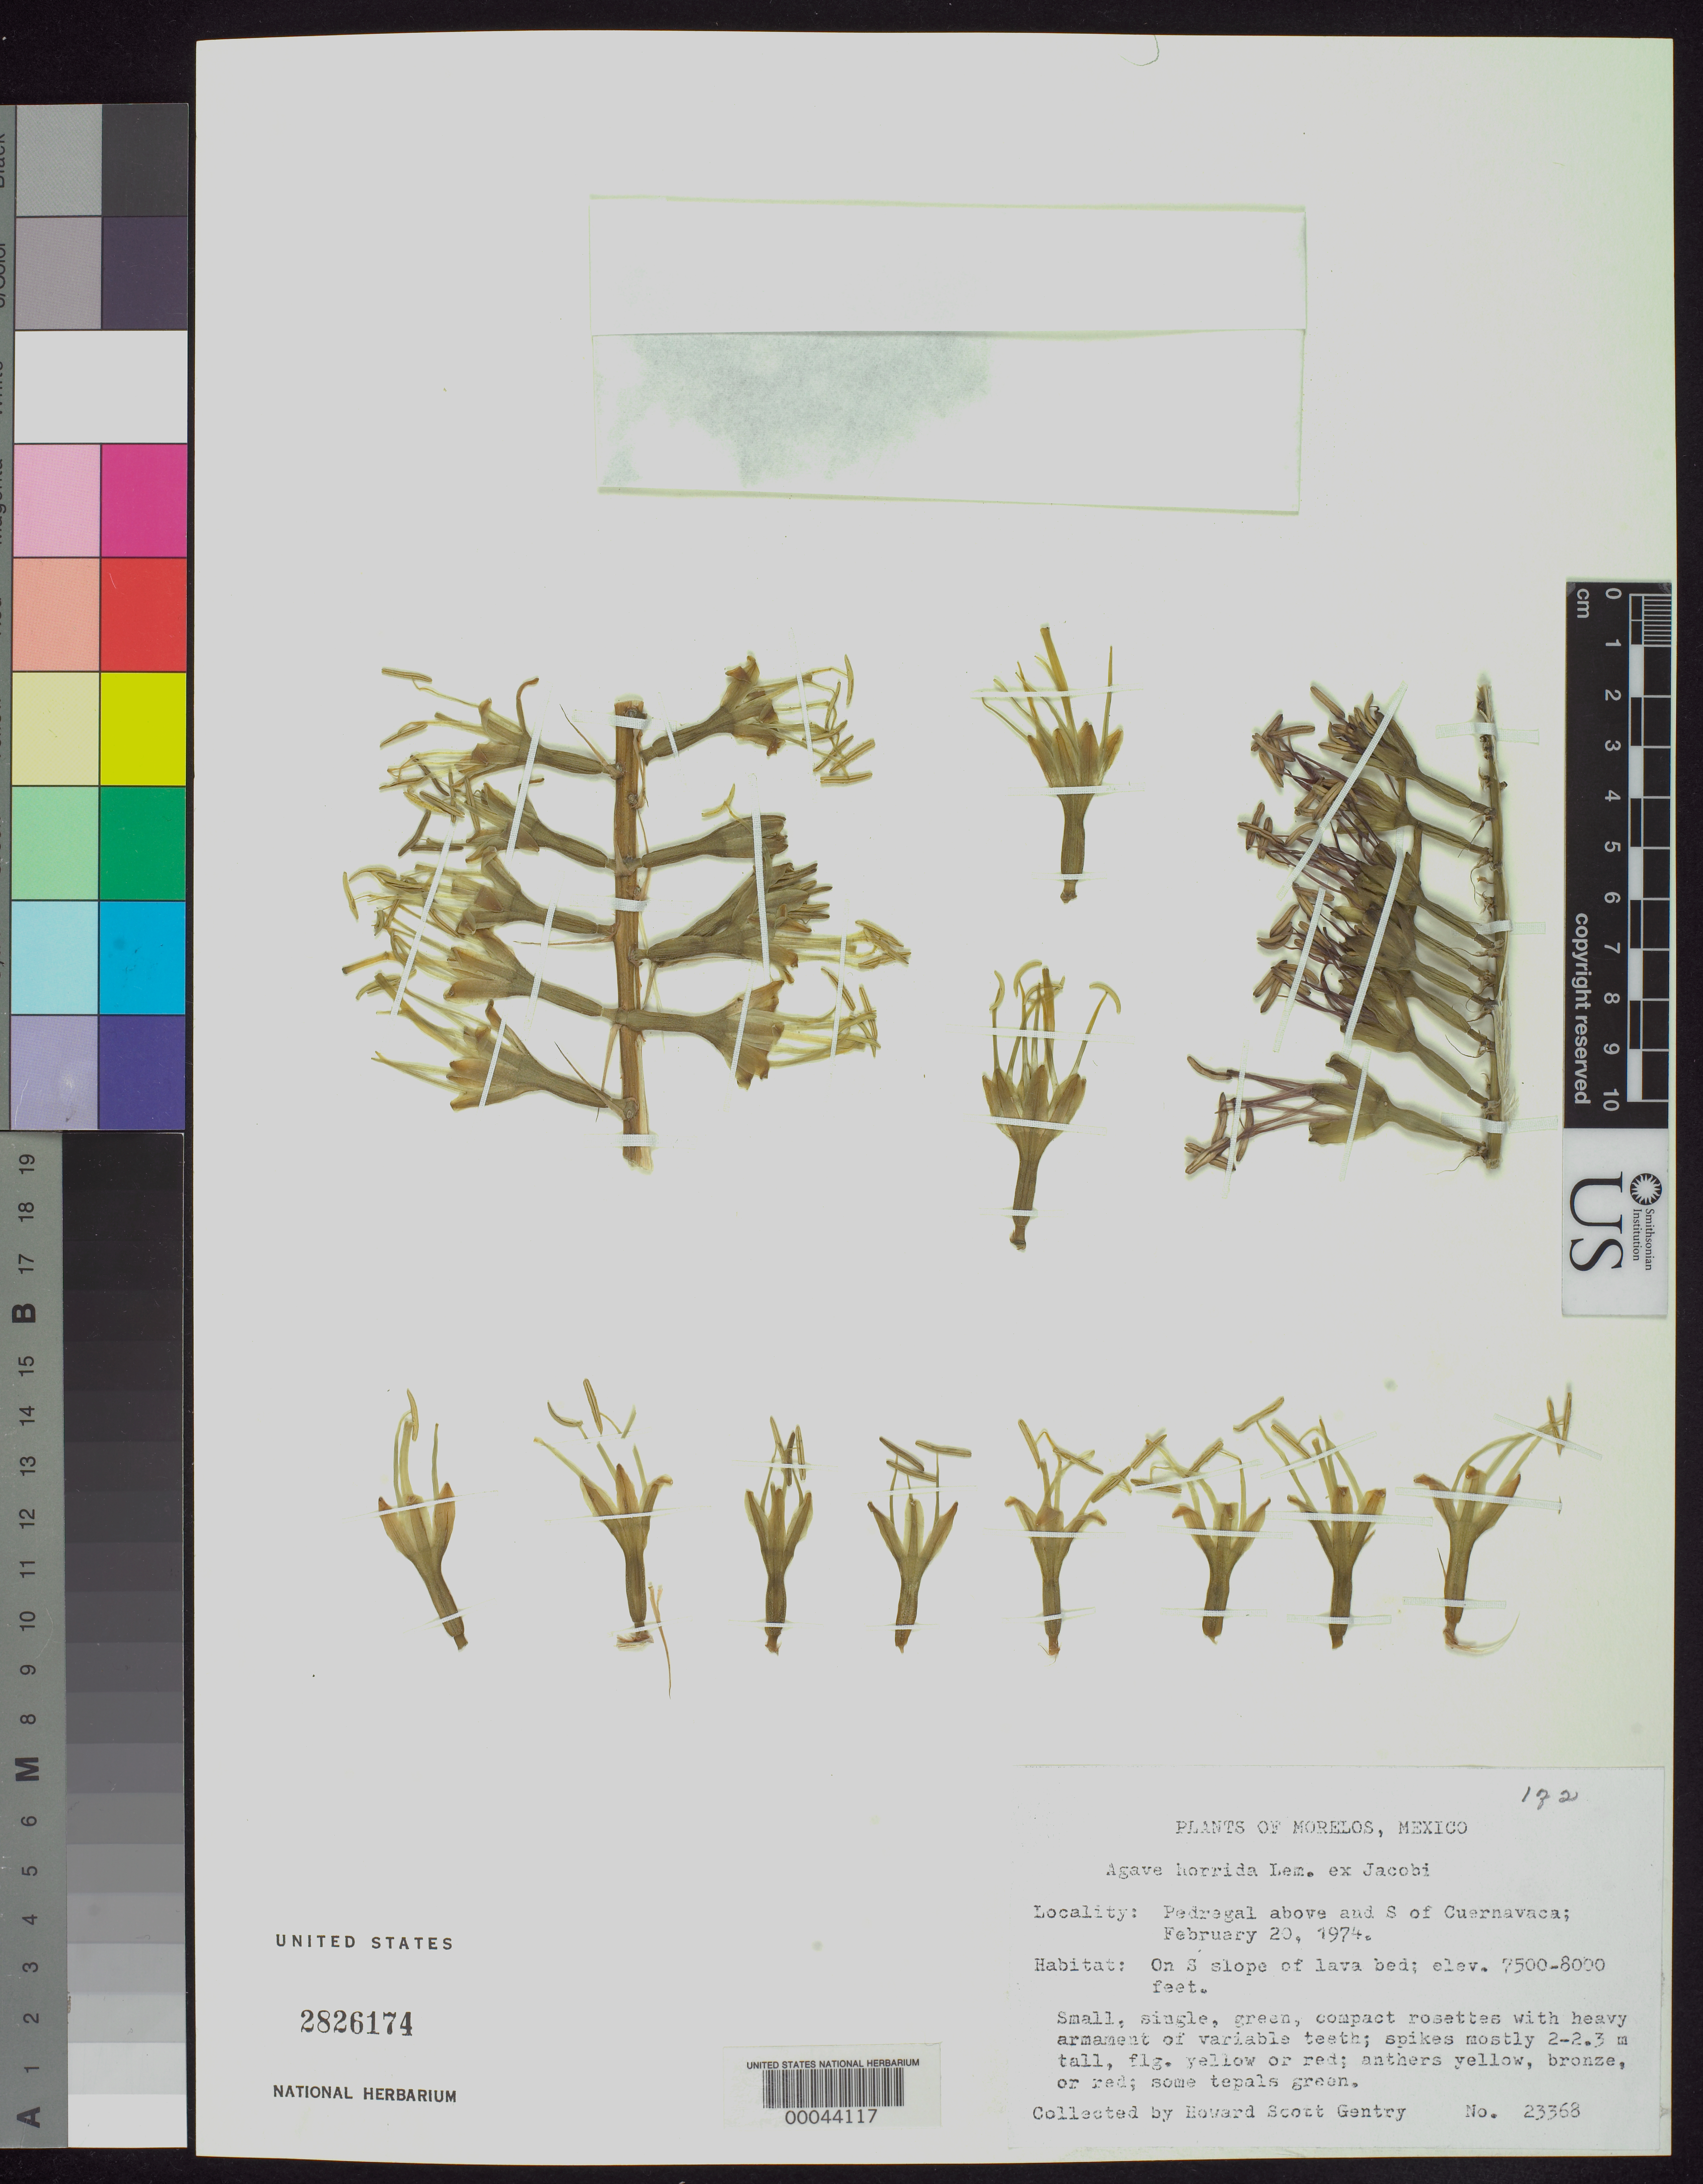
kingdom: Plantae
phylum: Tracheophyta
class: Liliopsida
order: Asparagales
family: Asparagaceae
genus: Agave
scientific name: Agave horrida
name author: Lem. ex Jacobi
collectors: H. S. Gentry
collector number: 23368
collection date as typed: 20 Feb 1974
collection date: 1974-02-20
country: Mexico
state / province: Morelos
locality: Pedregal above and S of Cuernavaca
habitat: On s slope of lava bed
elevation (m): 2286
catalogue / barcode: US 2826174